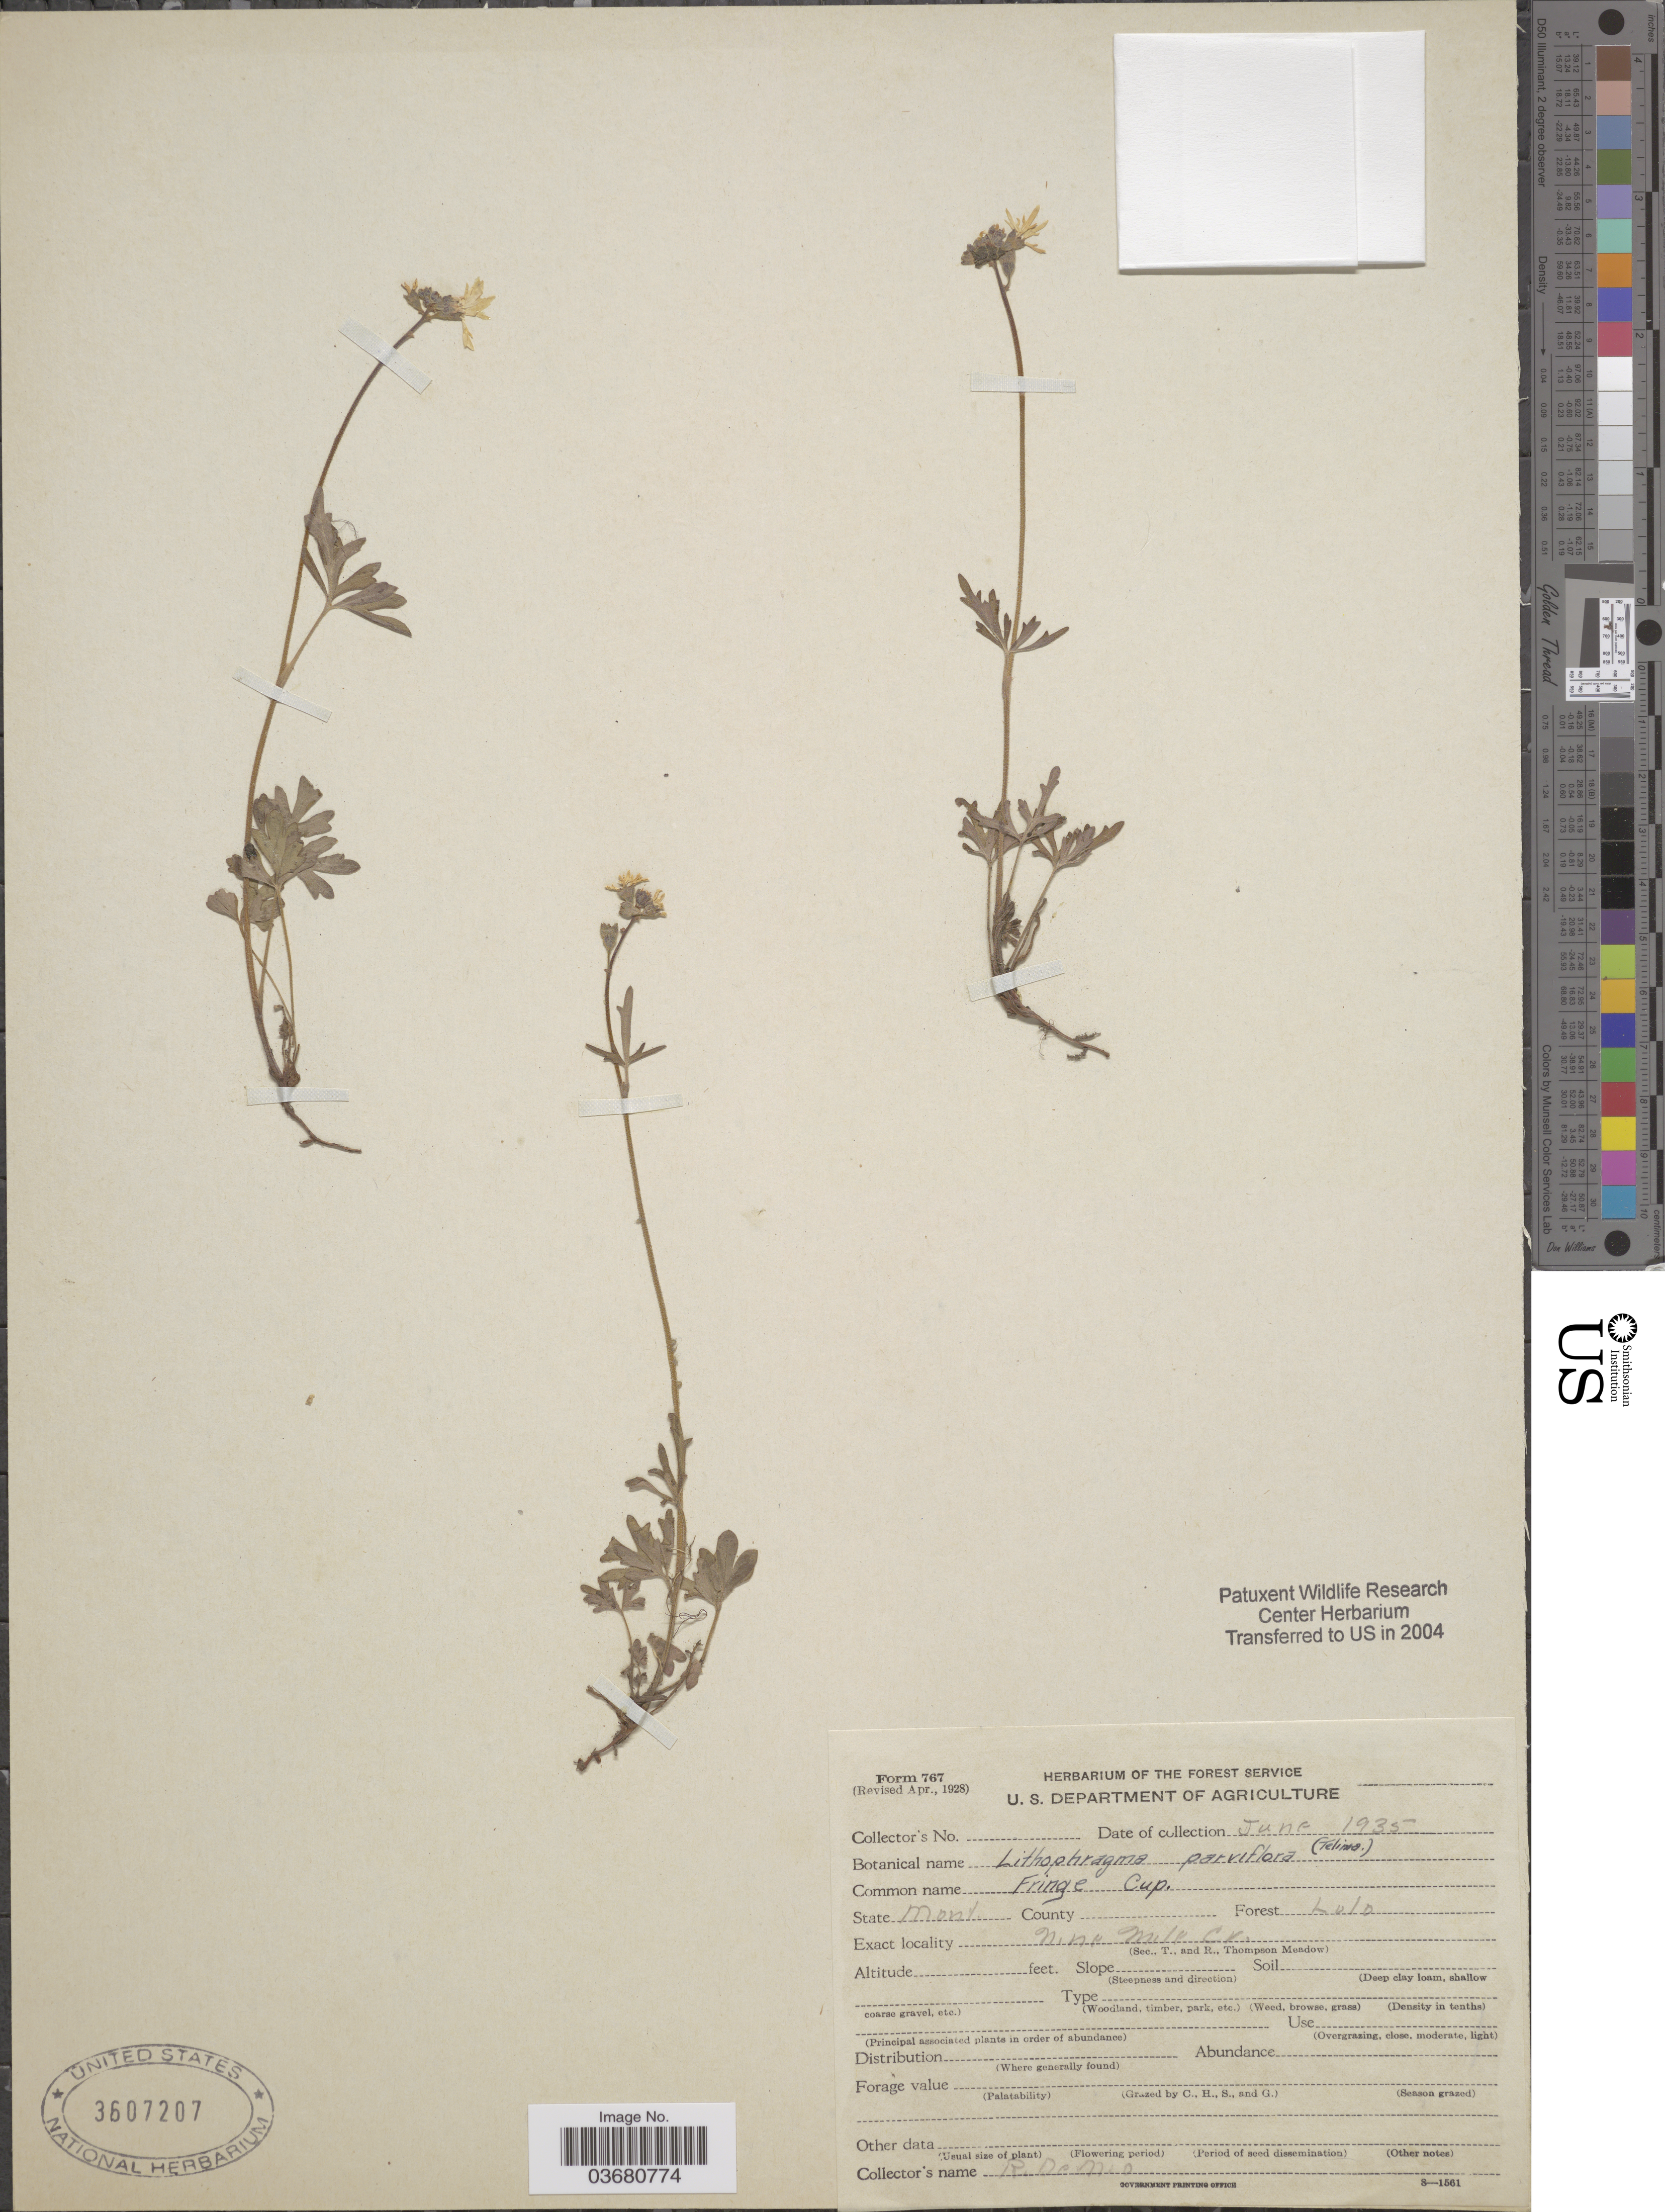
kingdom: Plantae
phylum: Tracheophyta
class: Magnoliopsida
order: Saxifragales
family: Saxifragaceae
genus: Lithophragma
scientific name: Lithophragma parviflorum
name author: (Hook.) Nutt.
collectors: R. Dennis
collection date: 1935-06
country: United States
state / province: Montana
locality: Forest Lolo. Nine Mile Cr.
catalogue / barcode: US 3607207